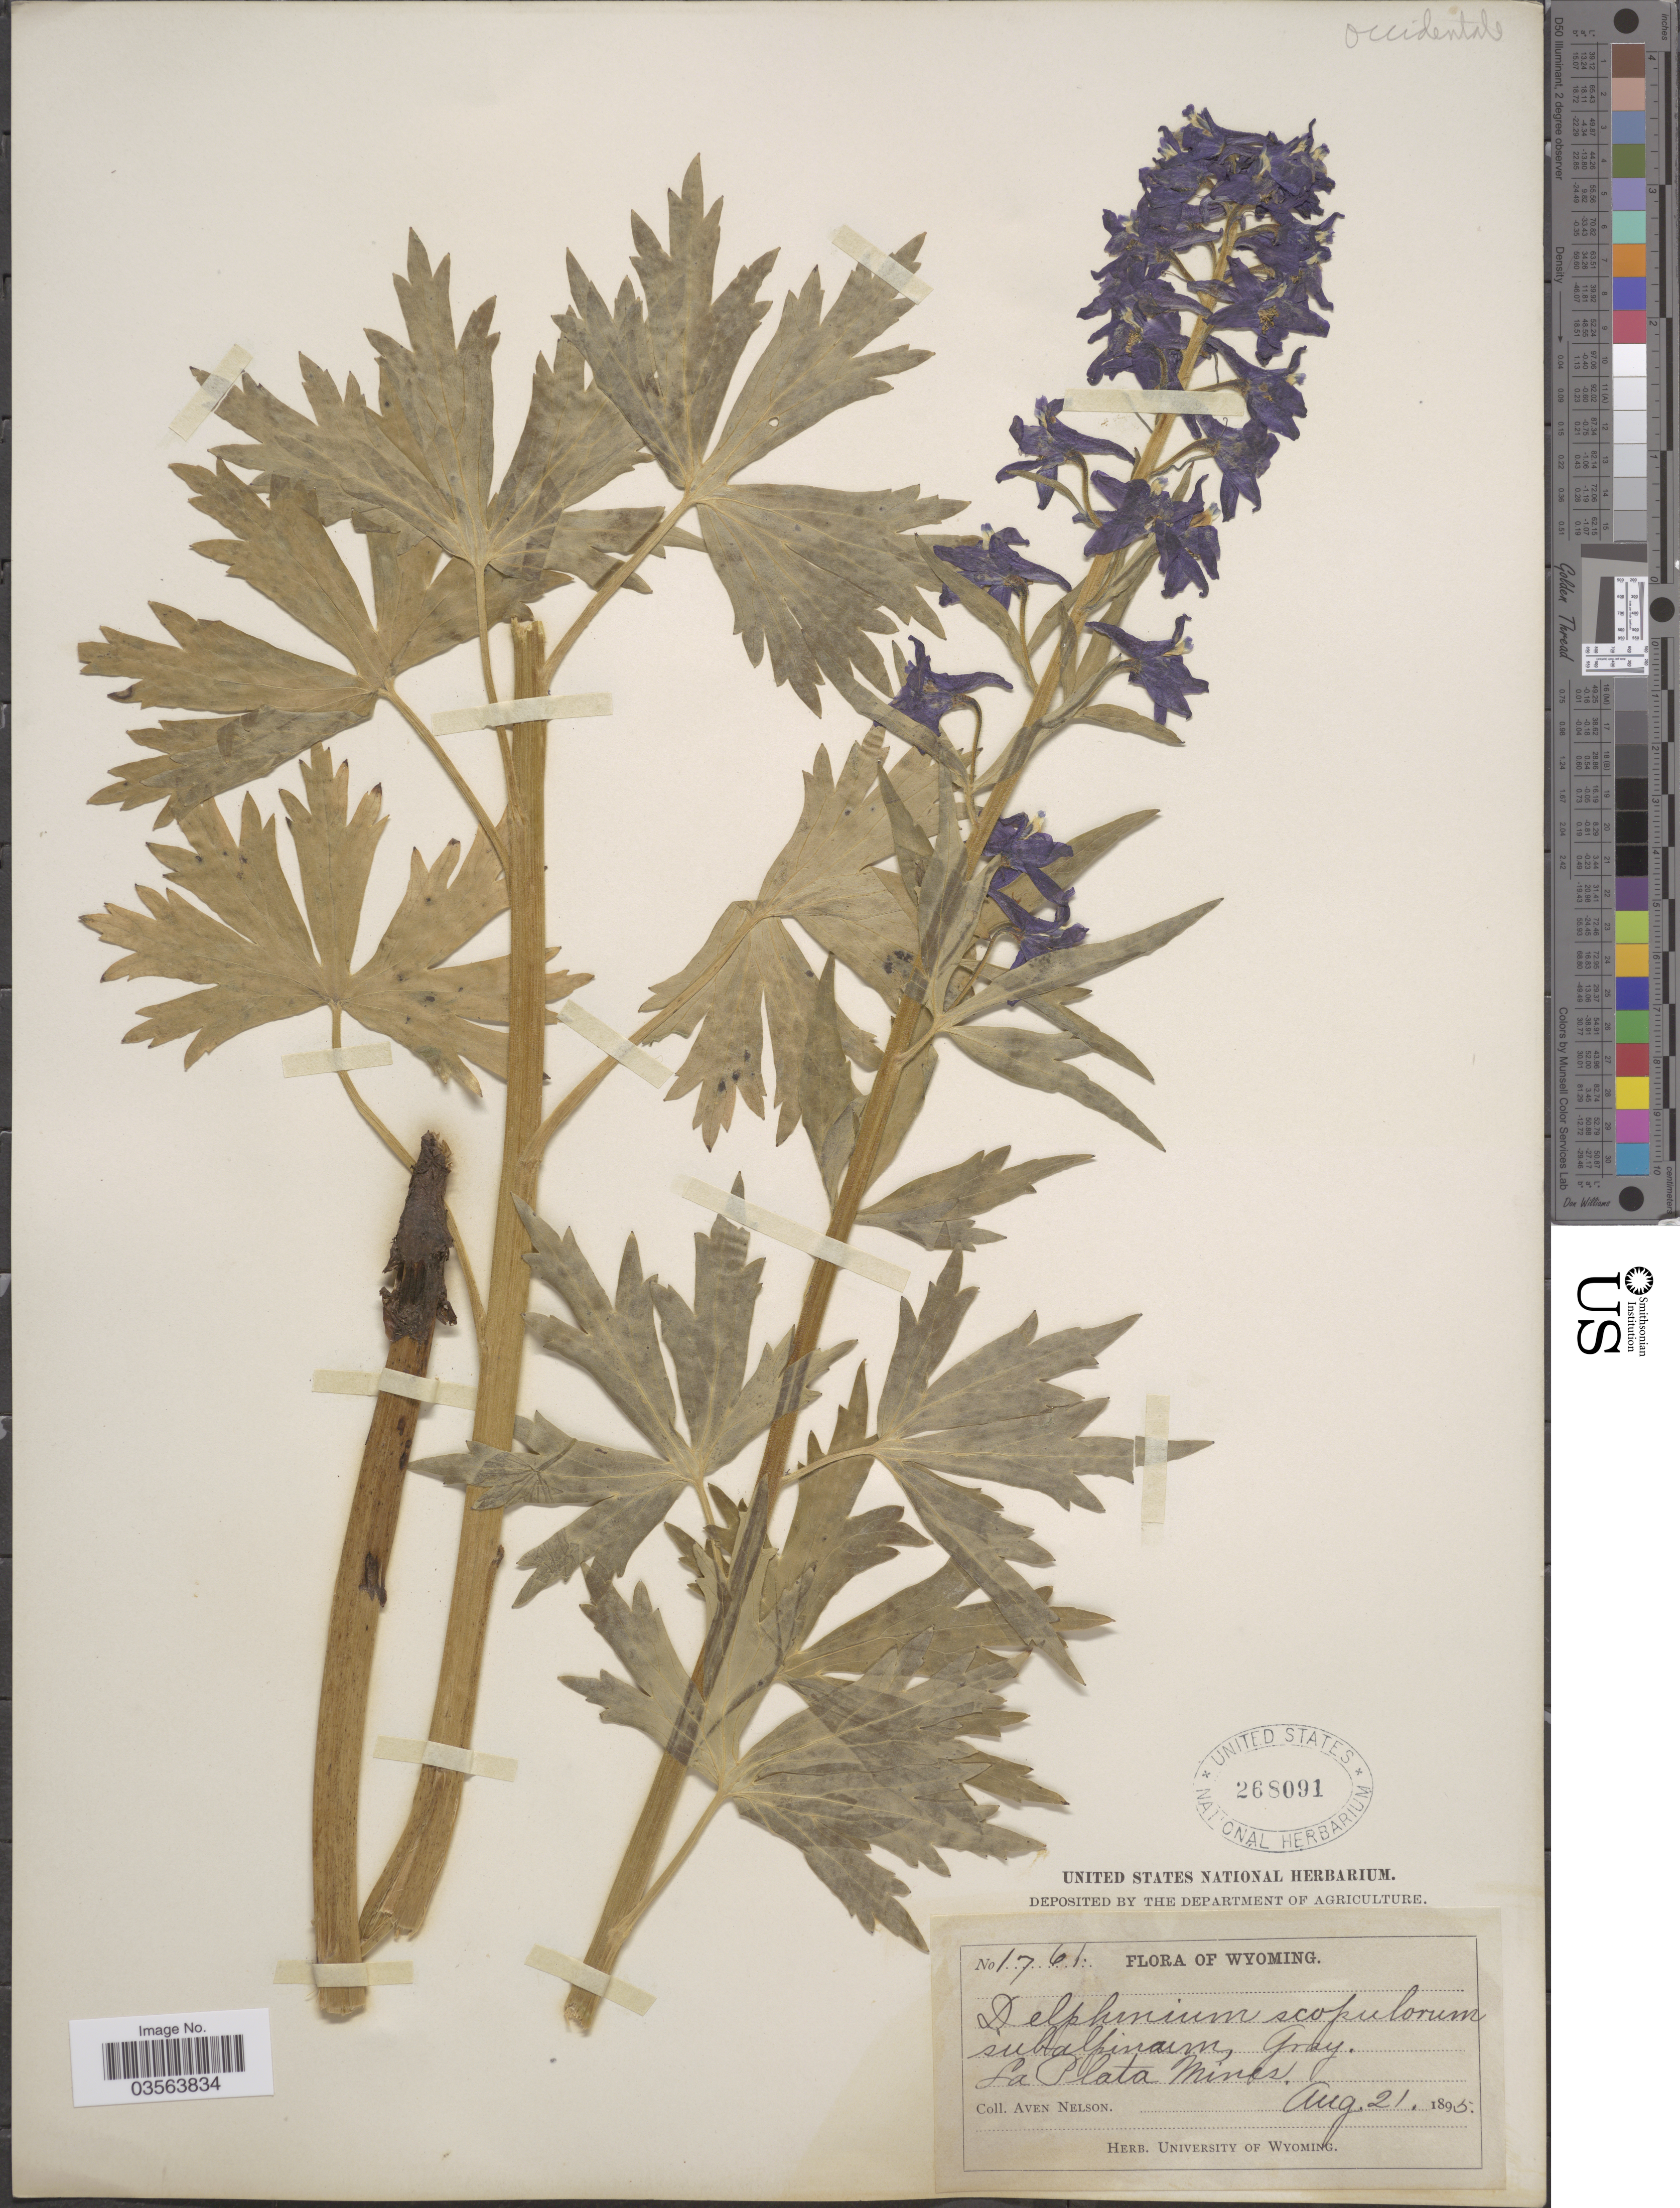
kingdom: Plantae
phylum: Tracheophyta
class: Magnoliopsida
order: Ranunculales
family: Ranunculaceae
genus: Delphinium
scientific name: Delphinium x occidentale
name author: (S. Watson) S. Watson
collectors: A. Nelson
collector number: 1761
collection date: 1895-08-21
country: United States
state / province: Wyoming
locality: La Plata Mines.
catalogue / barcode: US 268091